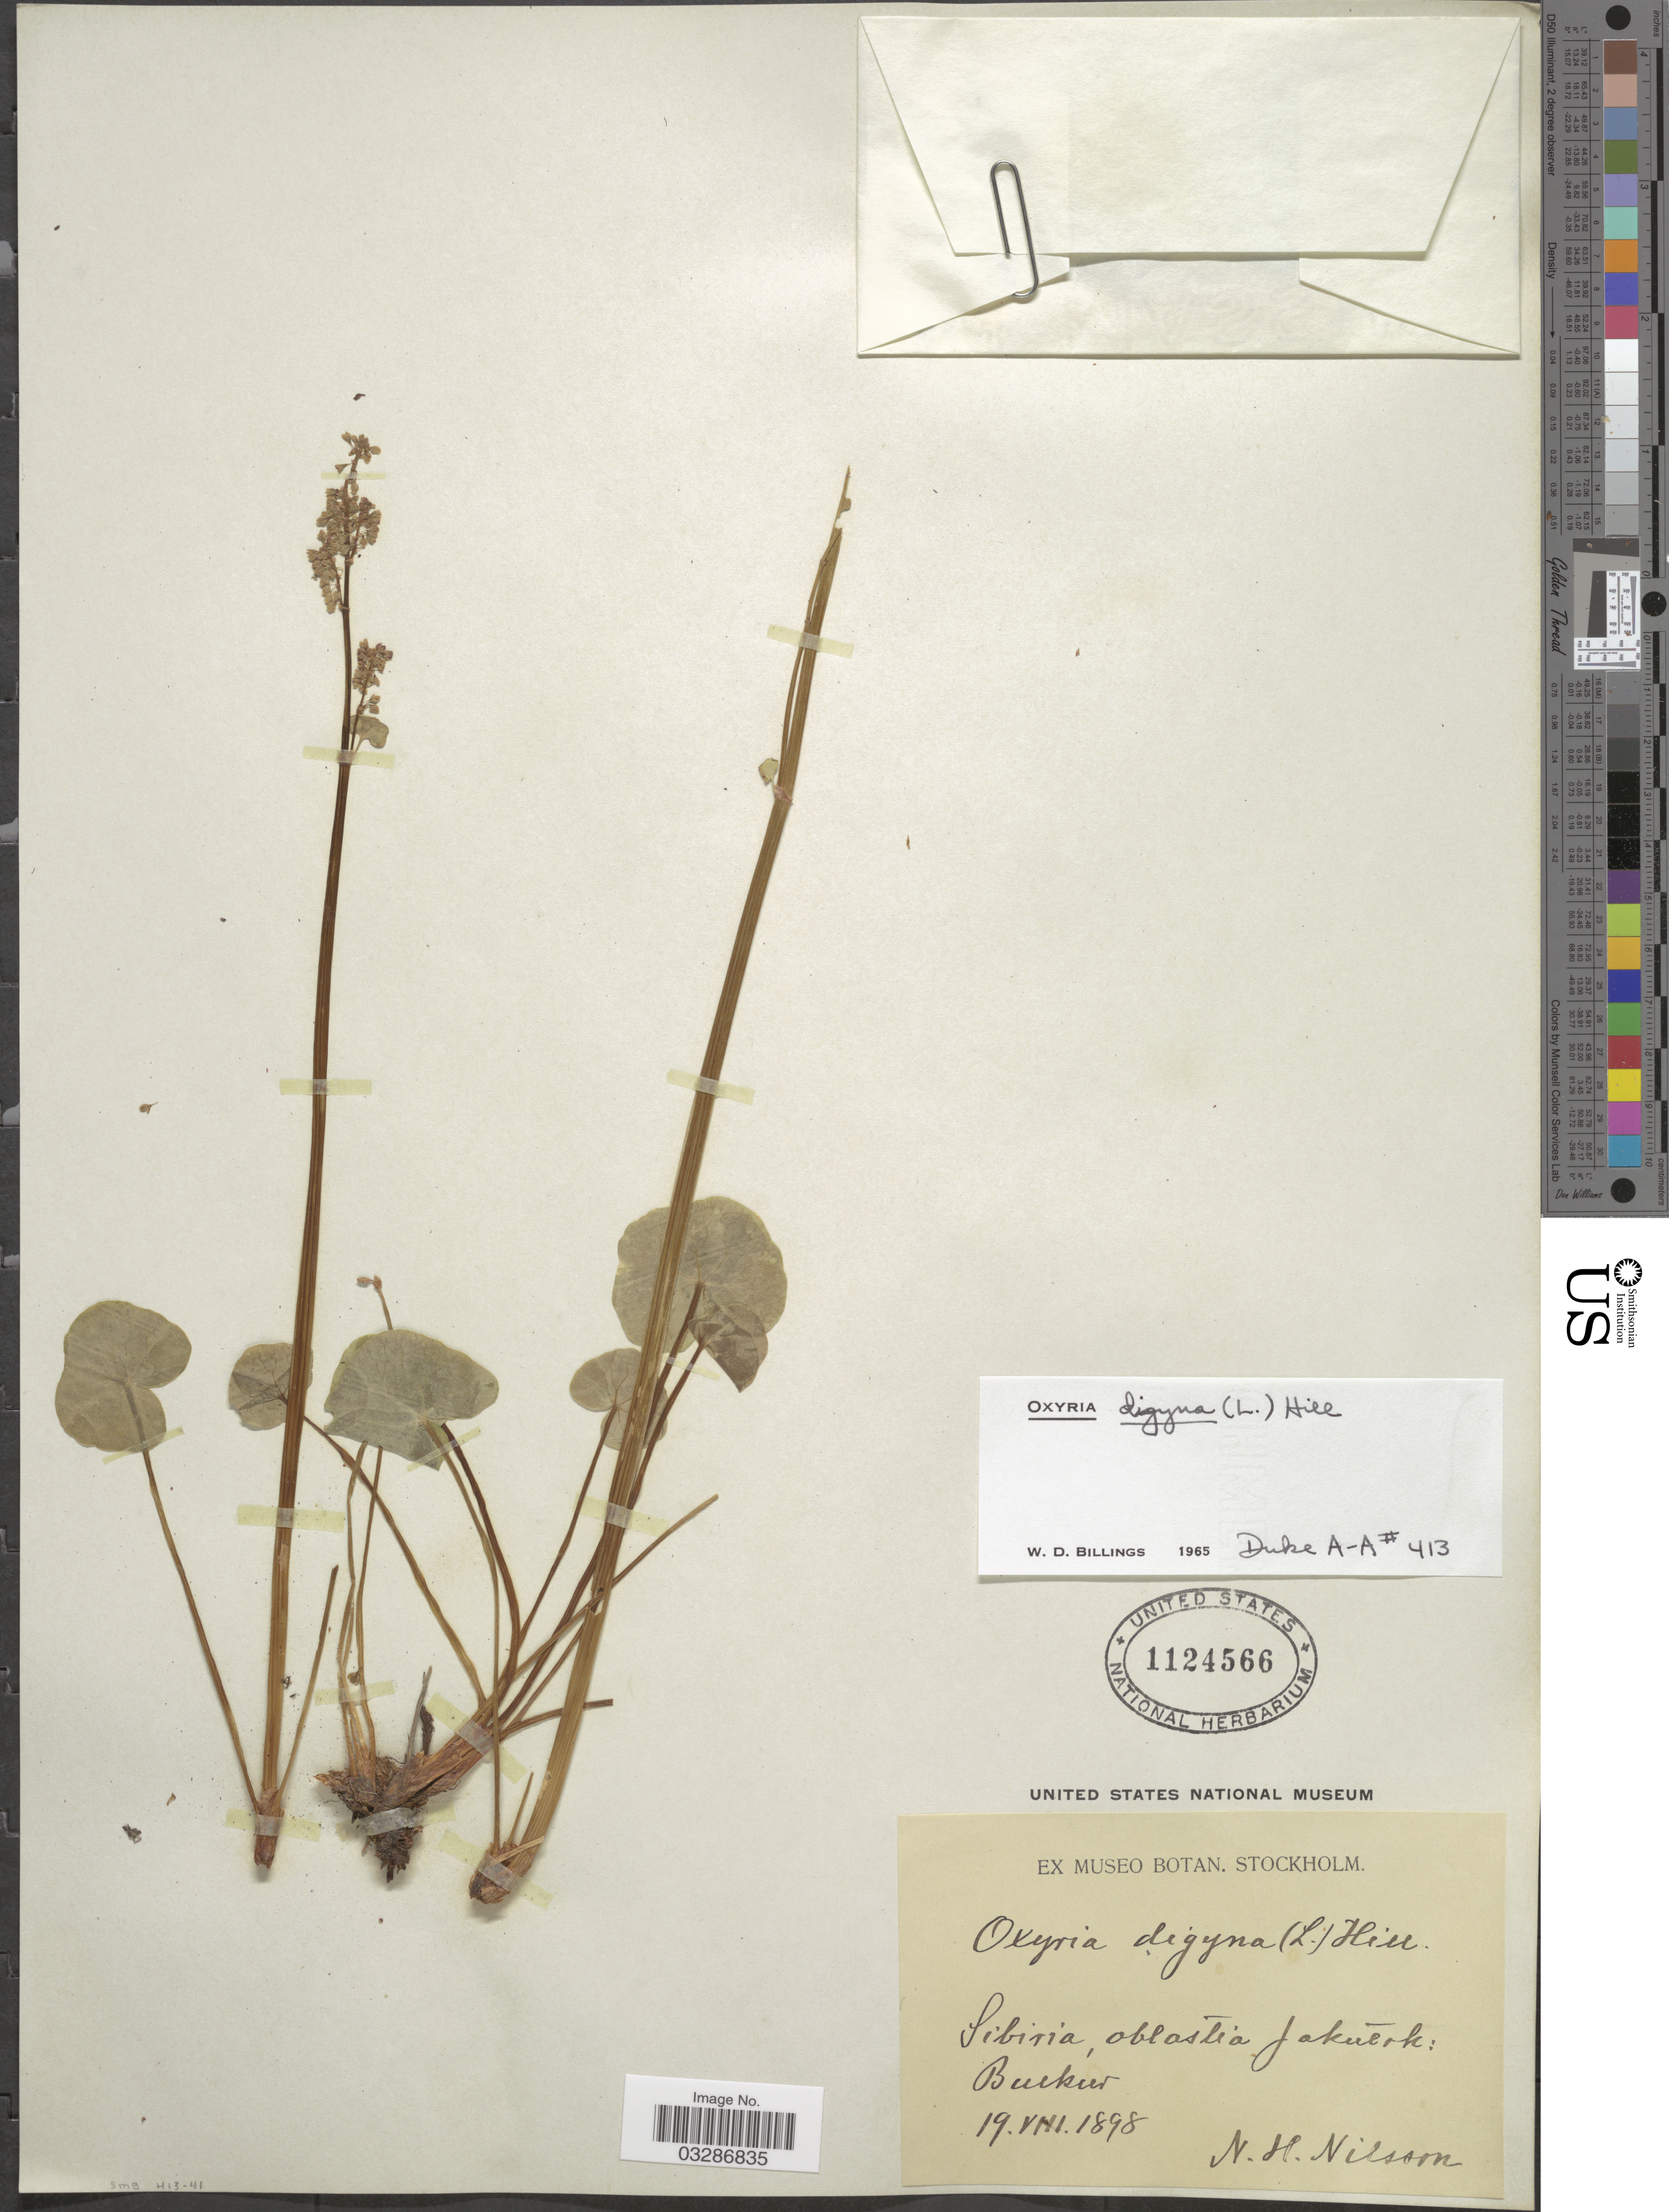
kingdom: Plantae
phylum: Tracheophyta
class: Magnoliopsida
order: Caryophyllales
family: Polygonaceae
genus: Oxyria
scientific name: Oxyria digyna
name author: (L.) Hill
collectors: N. H. Nilsson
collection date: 1898-08-19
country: Russian Federation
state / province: Sakha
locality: Sibiria, oblastia Jakutsk: Bulkur.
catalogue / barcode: US 1124566